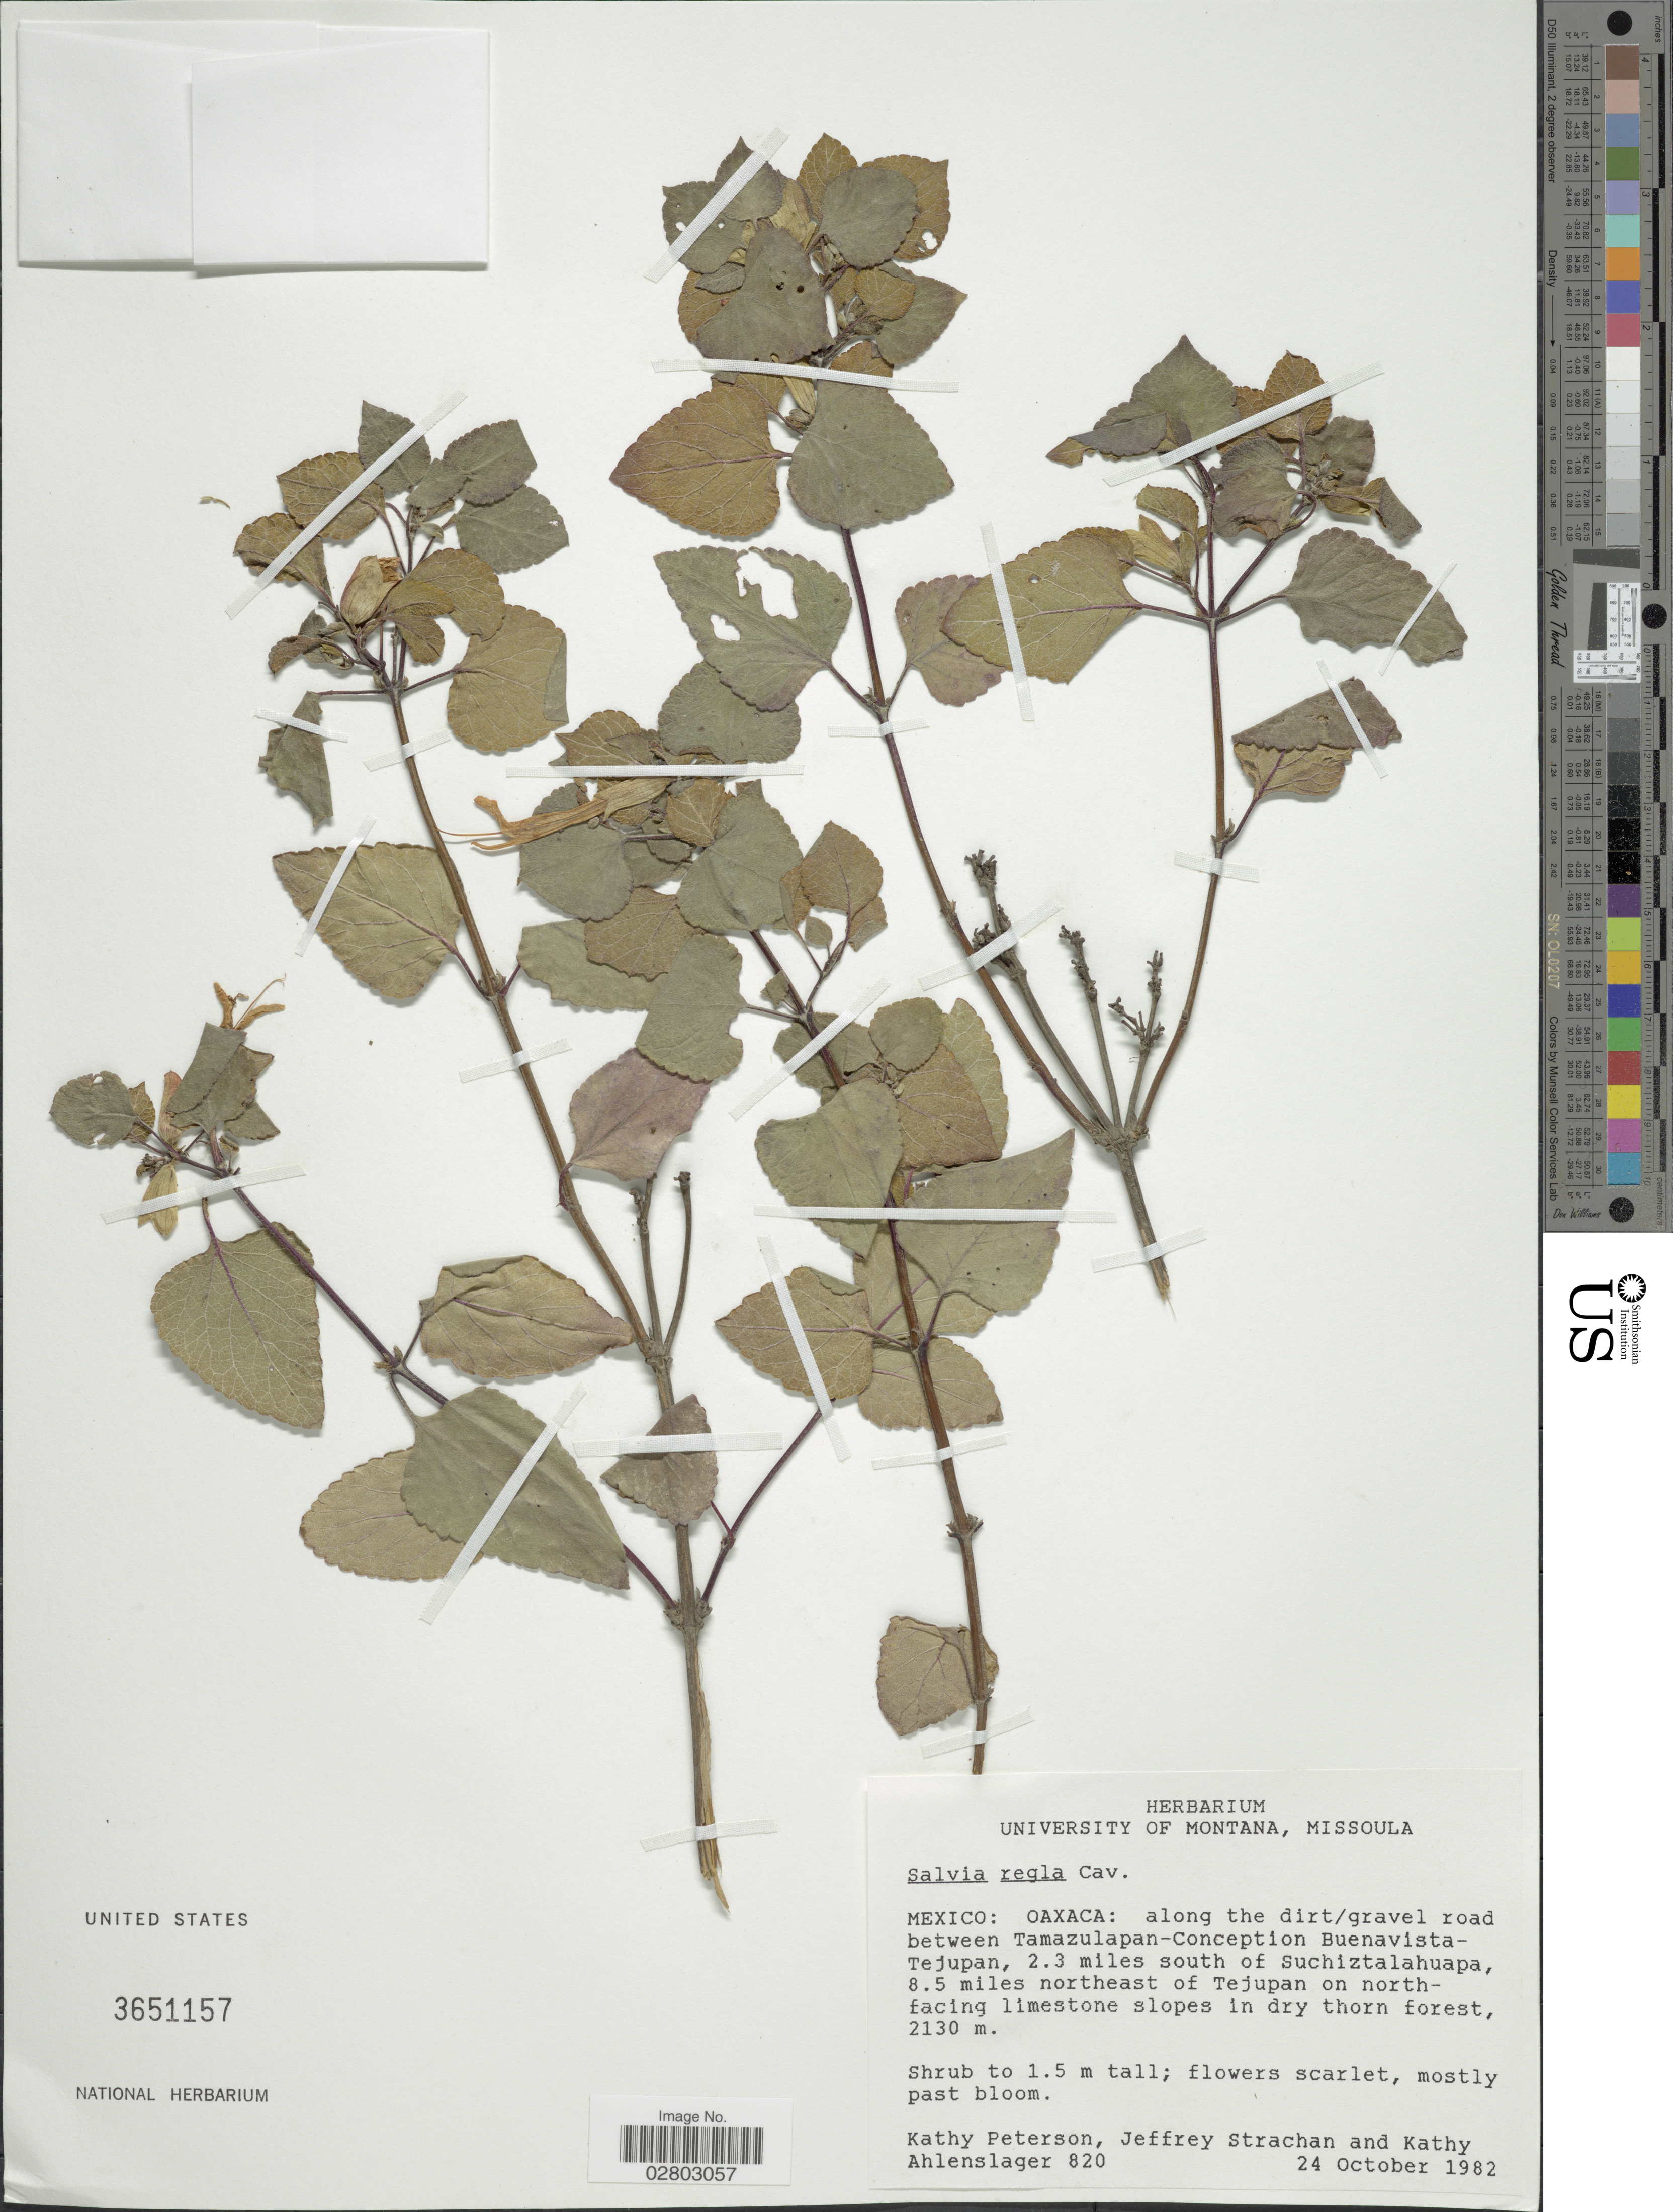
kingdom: Plantae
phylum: Tracheophyta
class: Magnoliopsida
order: Lamiales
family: Lamiaceae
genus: Salvia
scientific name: Salvia regla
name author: Cav.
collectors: K. Peterson, J. Strachan & K. Ahlenslager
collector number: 820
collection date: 1982-10-24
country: Mexico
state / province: Oaxaca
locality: Along the dirt/gravel road between Tamazulapan-Conception Buenavista-Tejupan, 2.3 miles south of Suchiztalahuapa, 8.5 miles northeast of Tejupan on north-facing limestone slopes in dry thorn forest.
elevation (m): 2130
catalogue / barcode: US 3651157